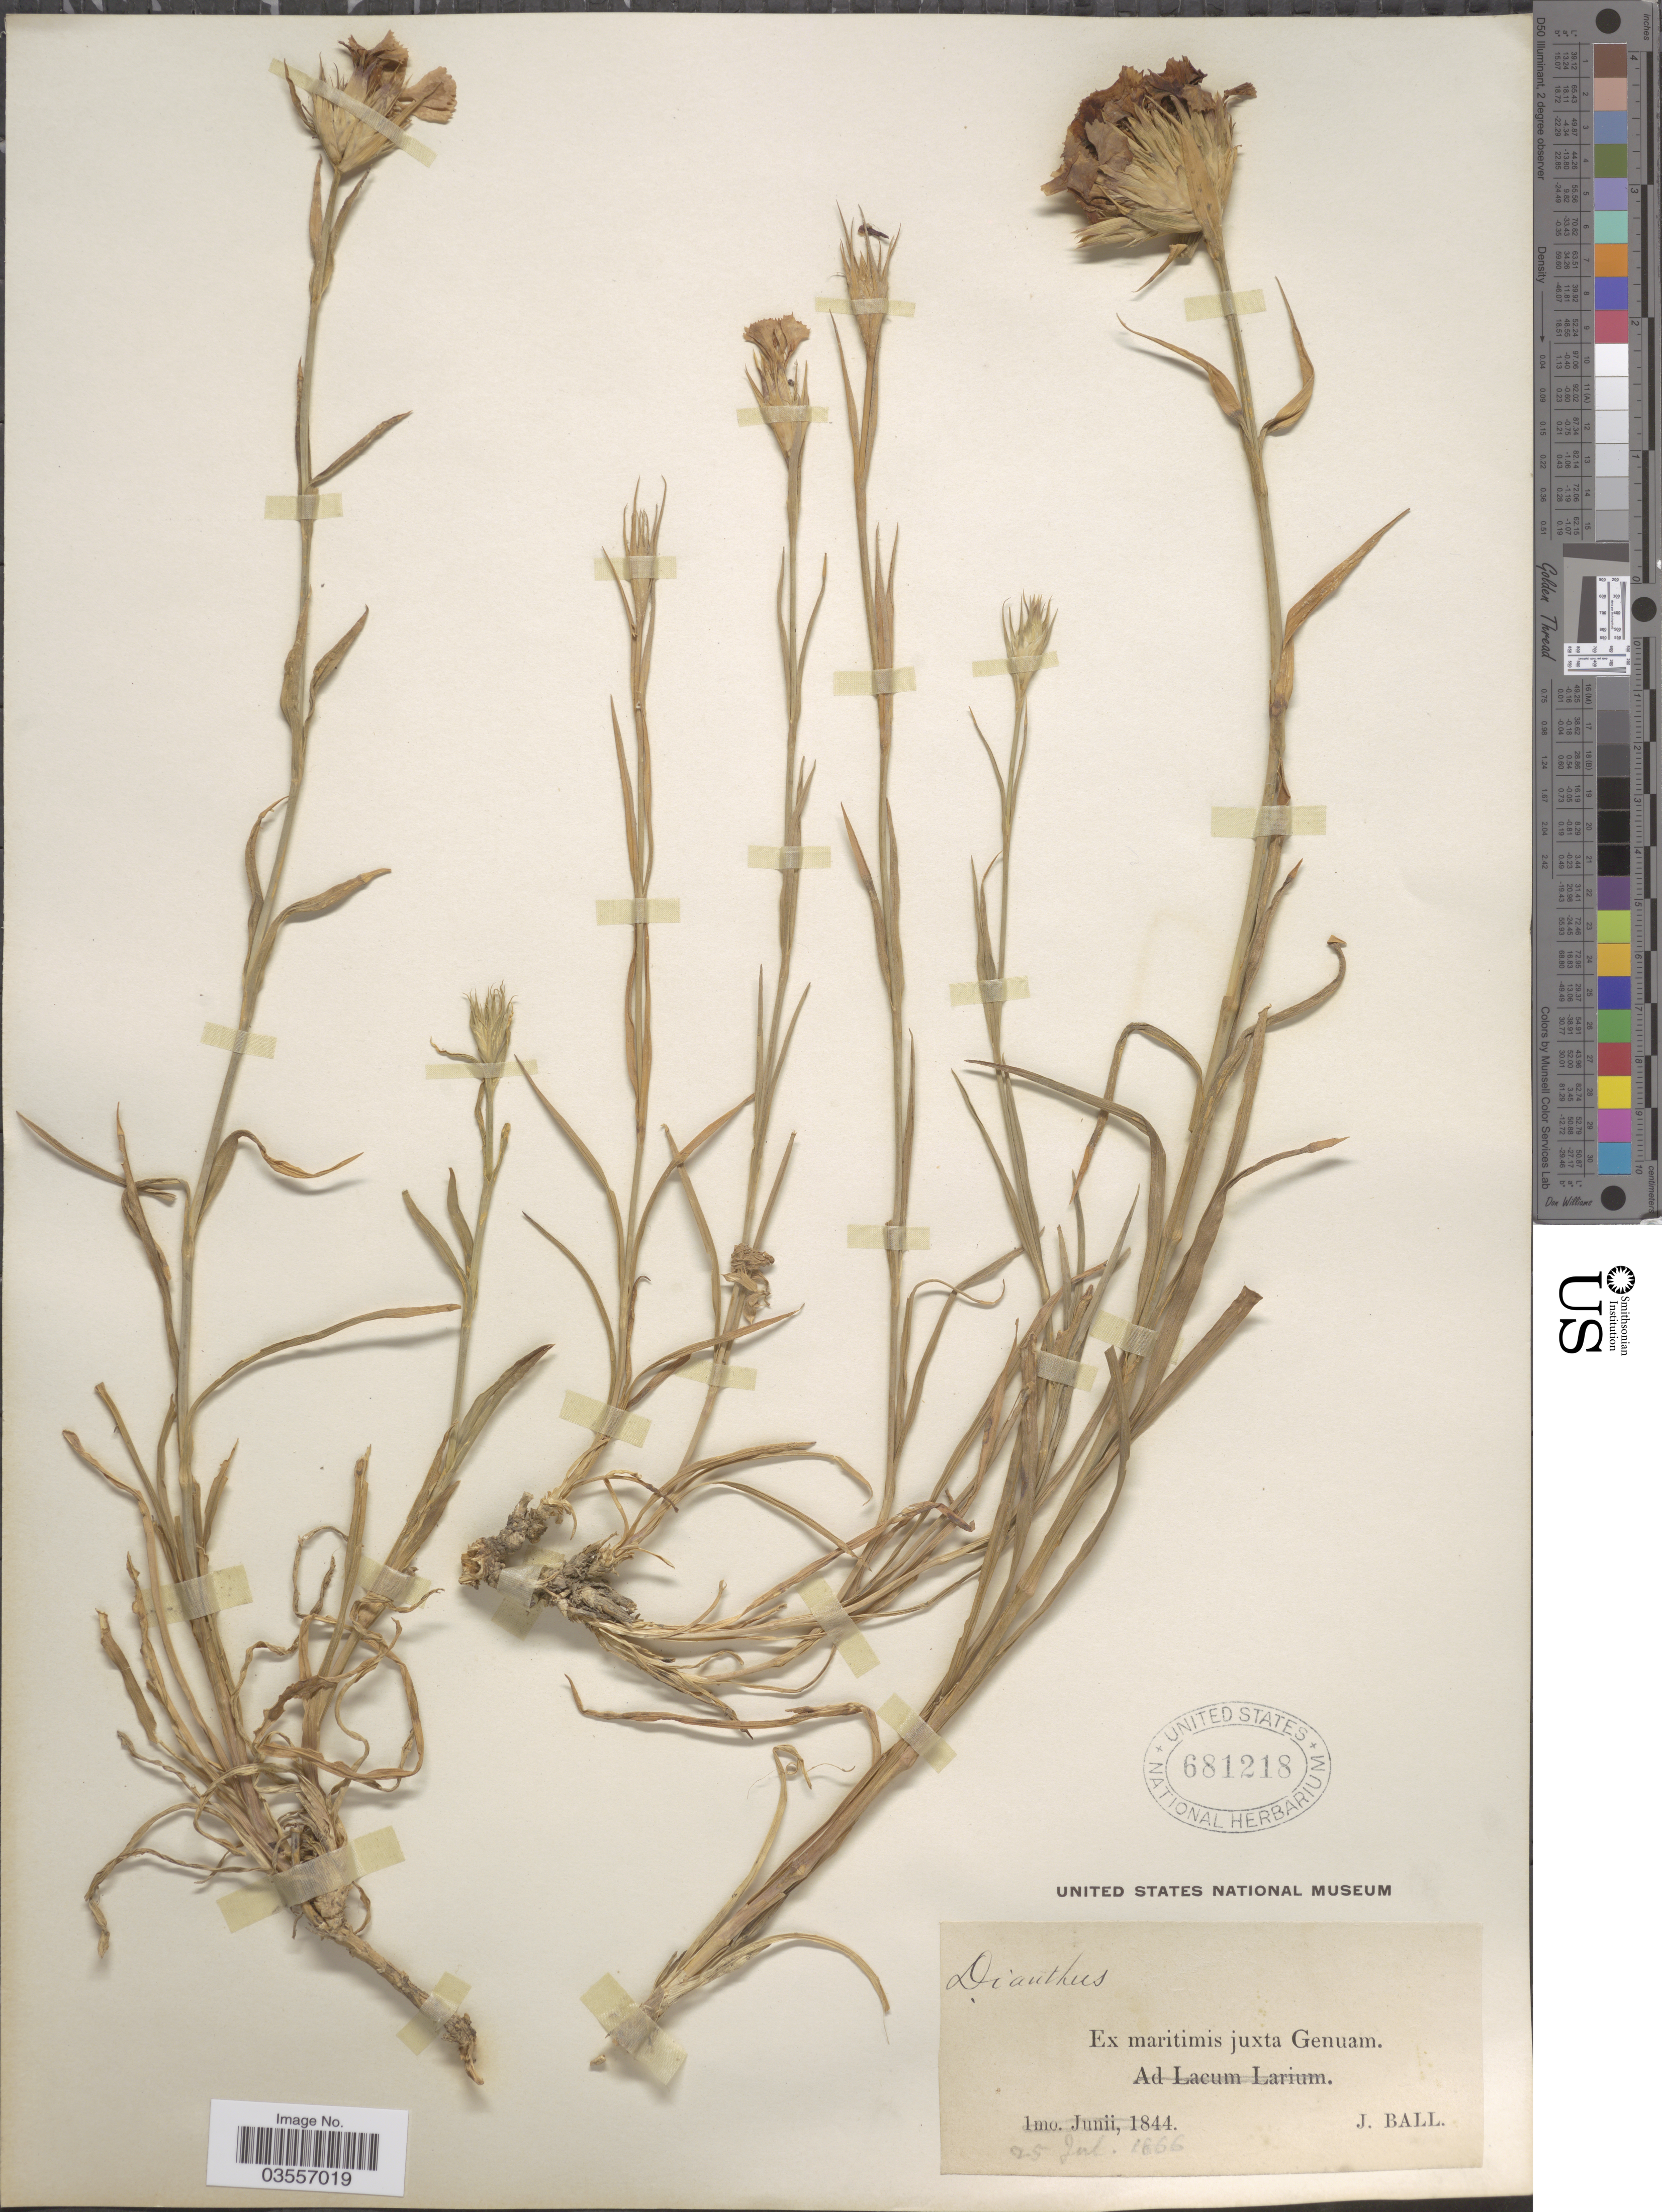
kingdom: Plantae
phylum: Tracheophyta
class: Magnoliopsida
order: Caryophyllales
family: Caryophyllaceae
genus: Dianthus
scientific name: Dianthus sp.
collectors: J. Ball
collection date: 1866-07-25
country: Italy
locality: Ex martimis juxta Genuam.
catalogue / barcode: US 681218